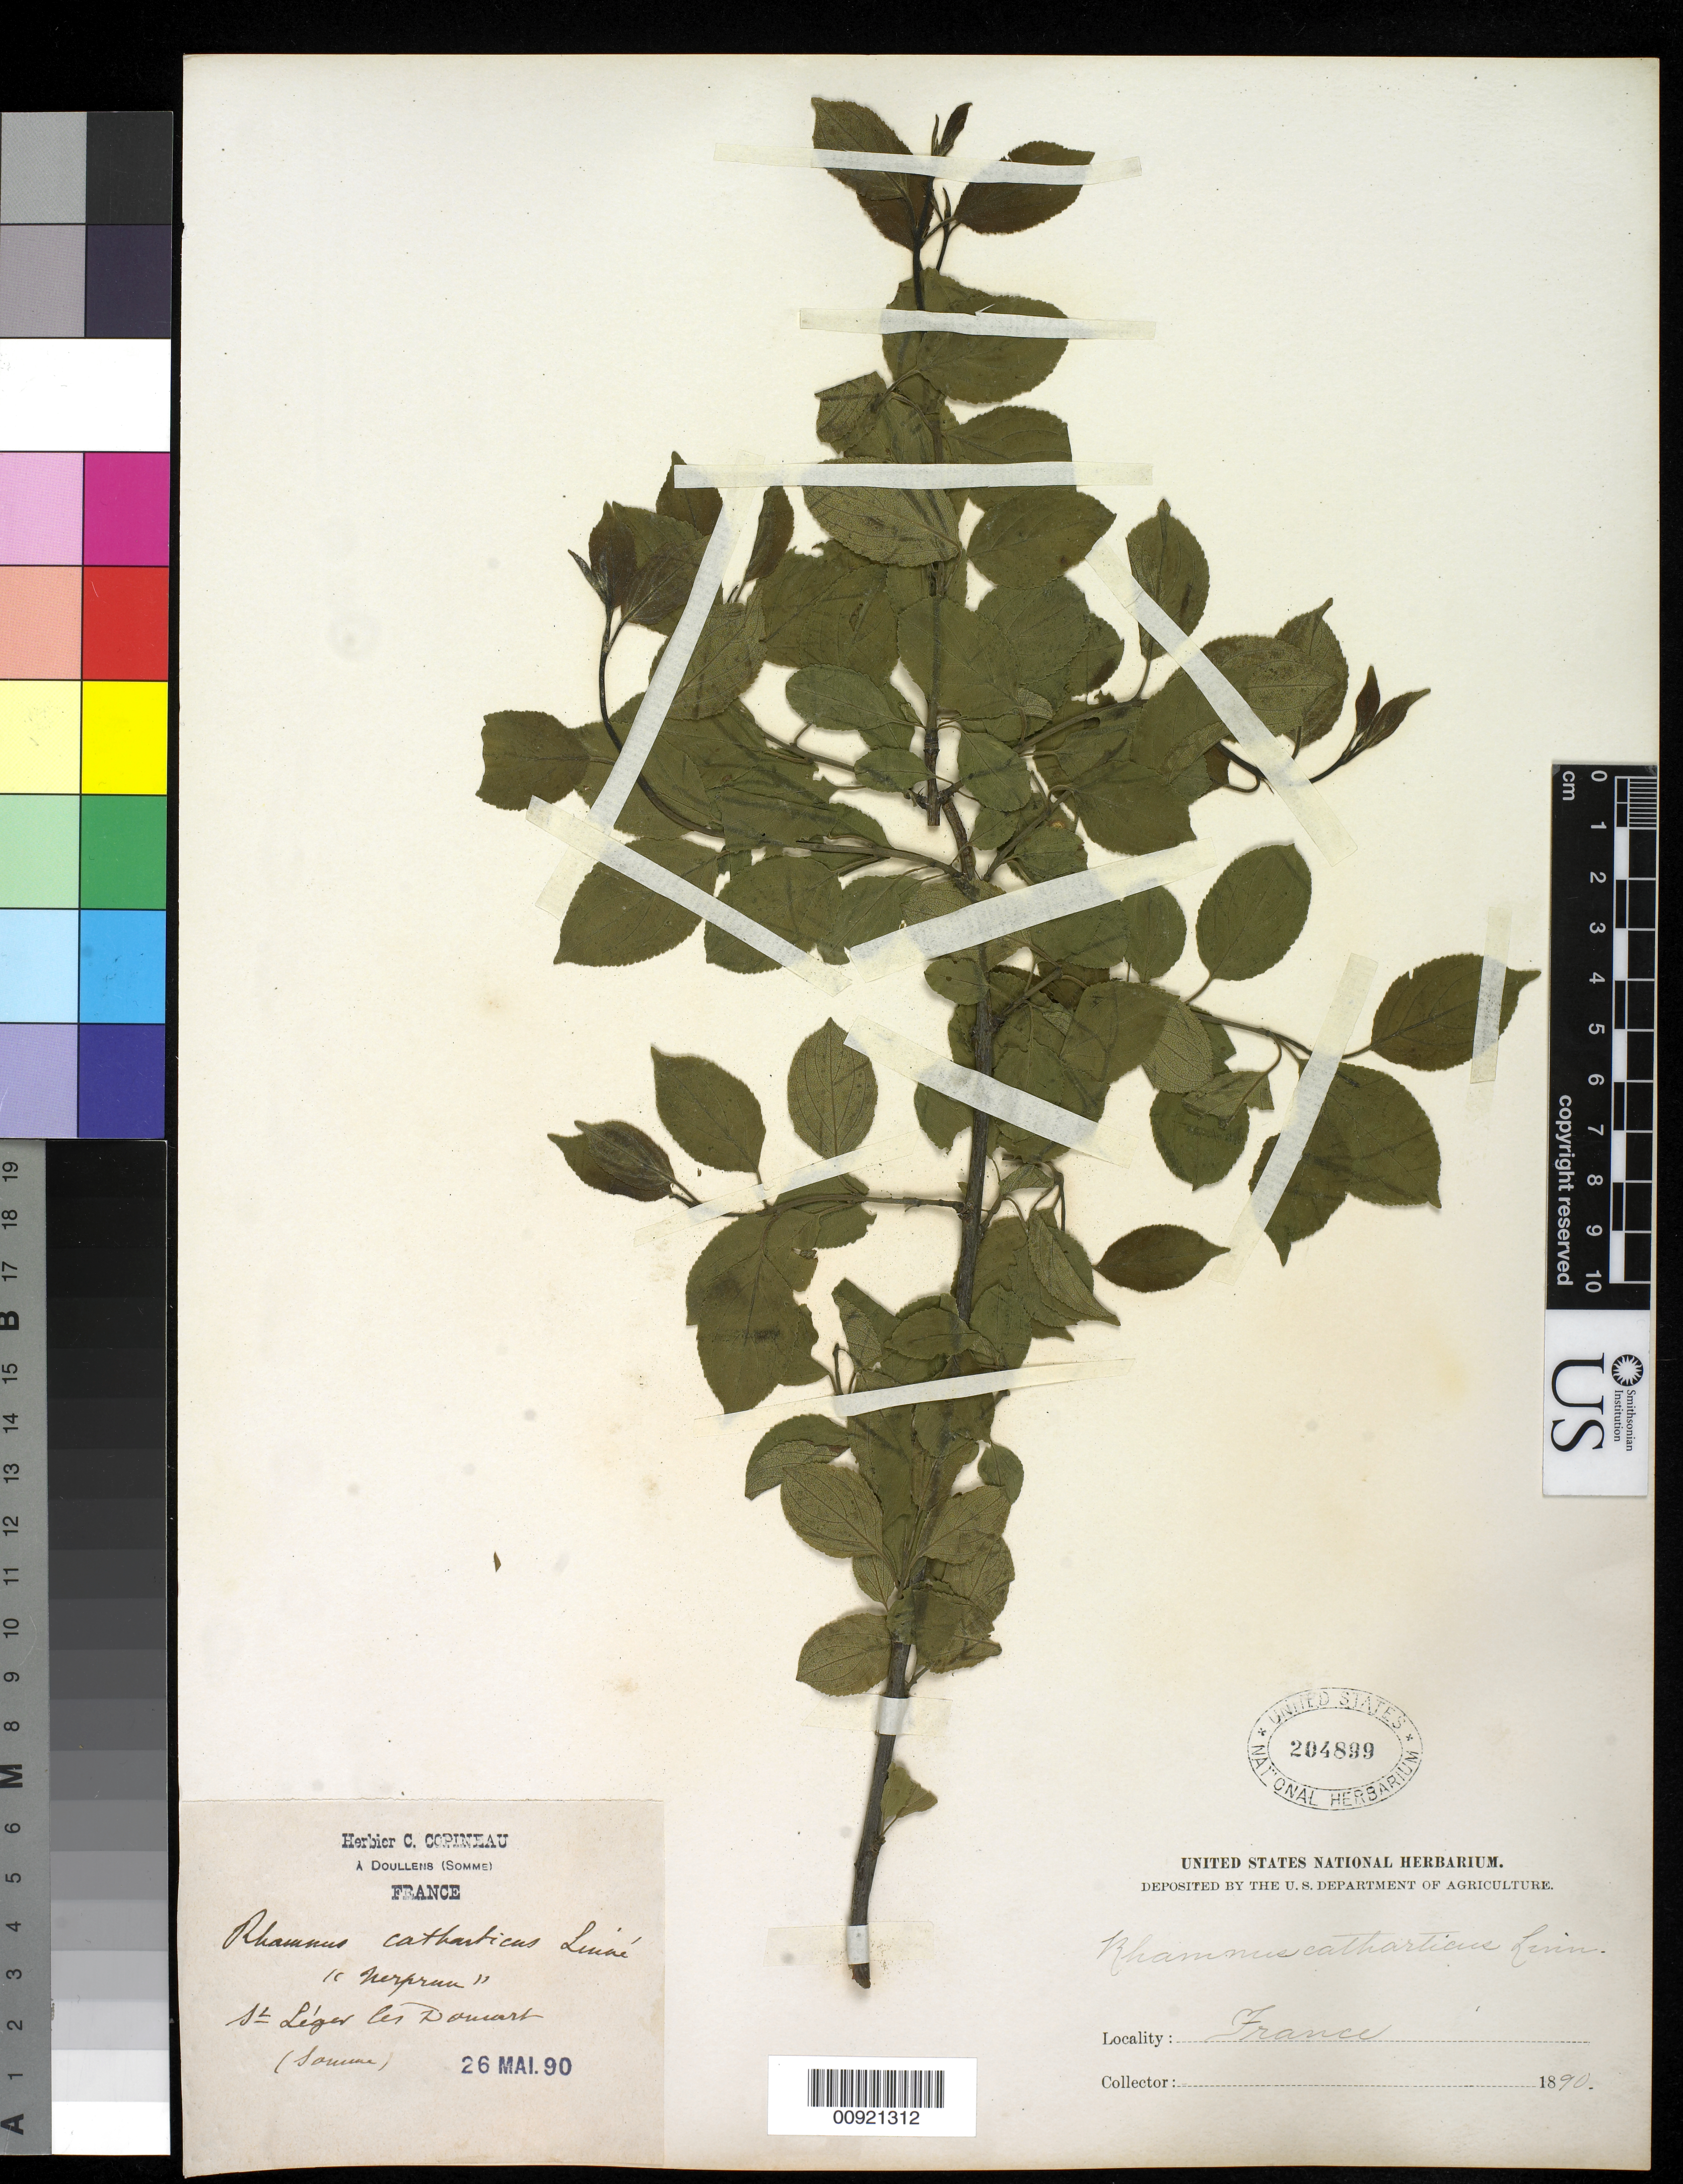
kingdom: Plantae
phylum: Tracheophyta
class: Magnoliopsida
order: Rosales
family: Rhamnaceae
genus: Rhamnus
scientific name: Rhamnus cathartica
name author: L.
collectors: C. Copineau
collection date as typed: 26 May 1890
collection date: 1890-05-26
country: France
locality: St. Leger les Dou[rarh] (Somme)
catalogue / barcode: US 204899